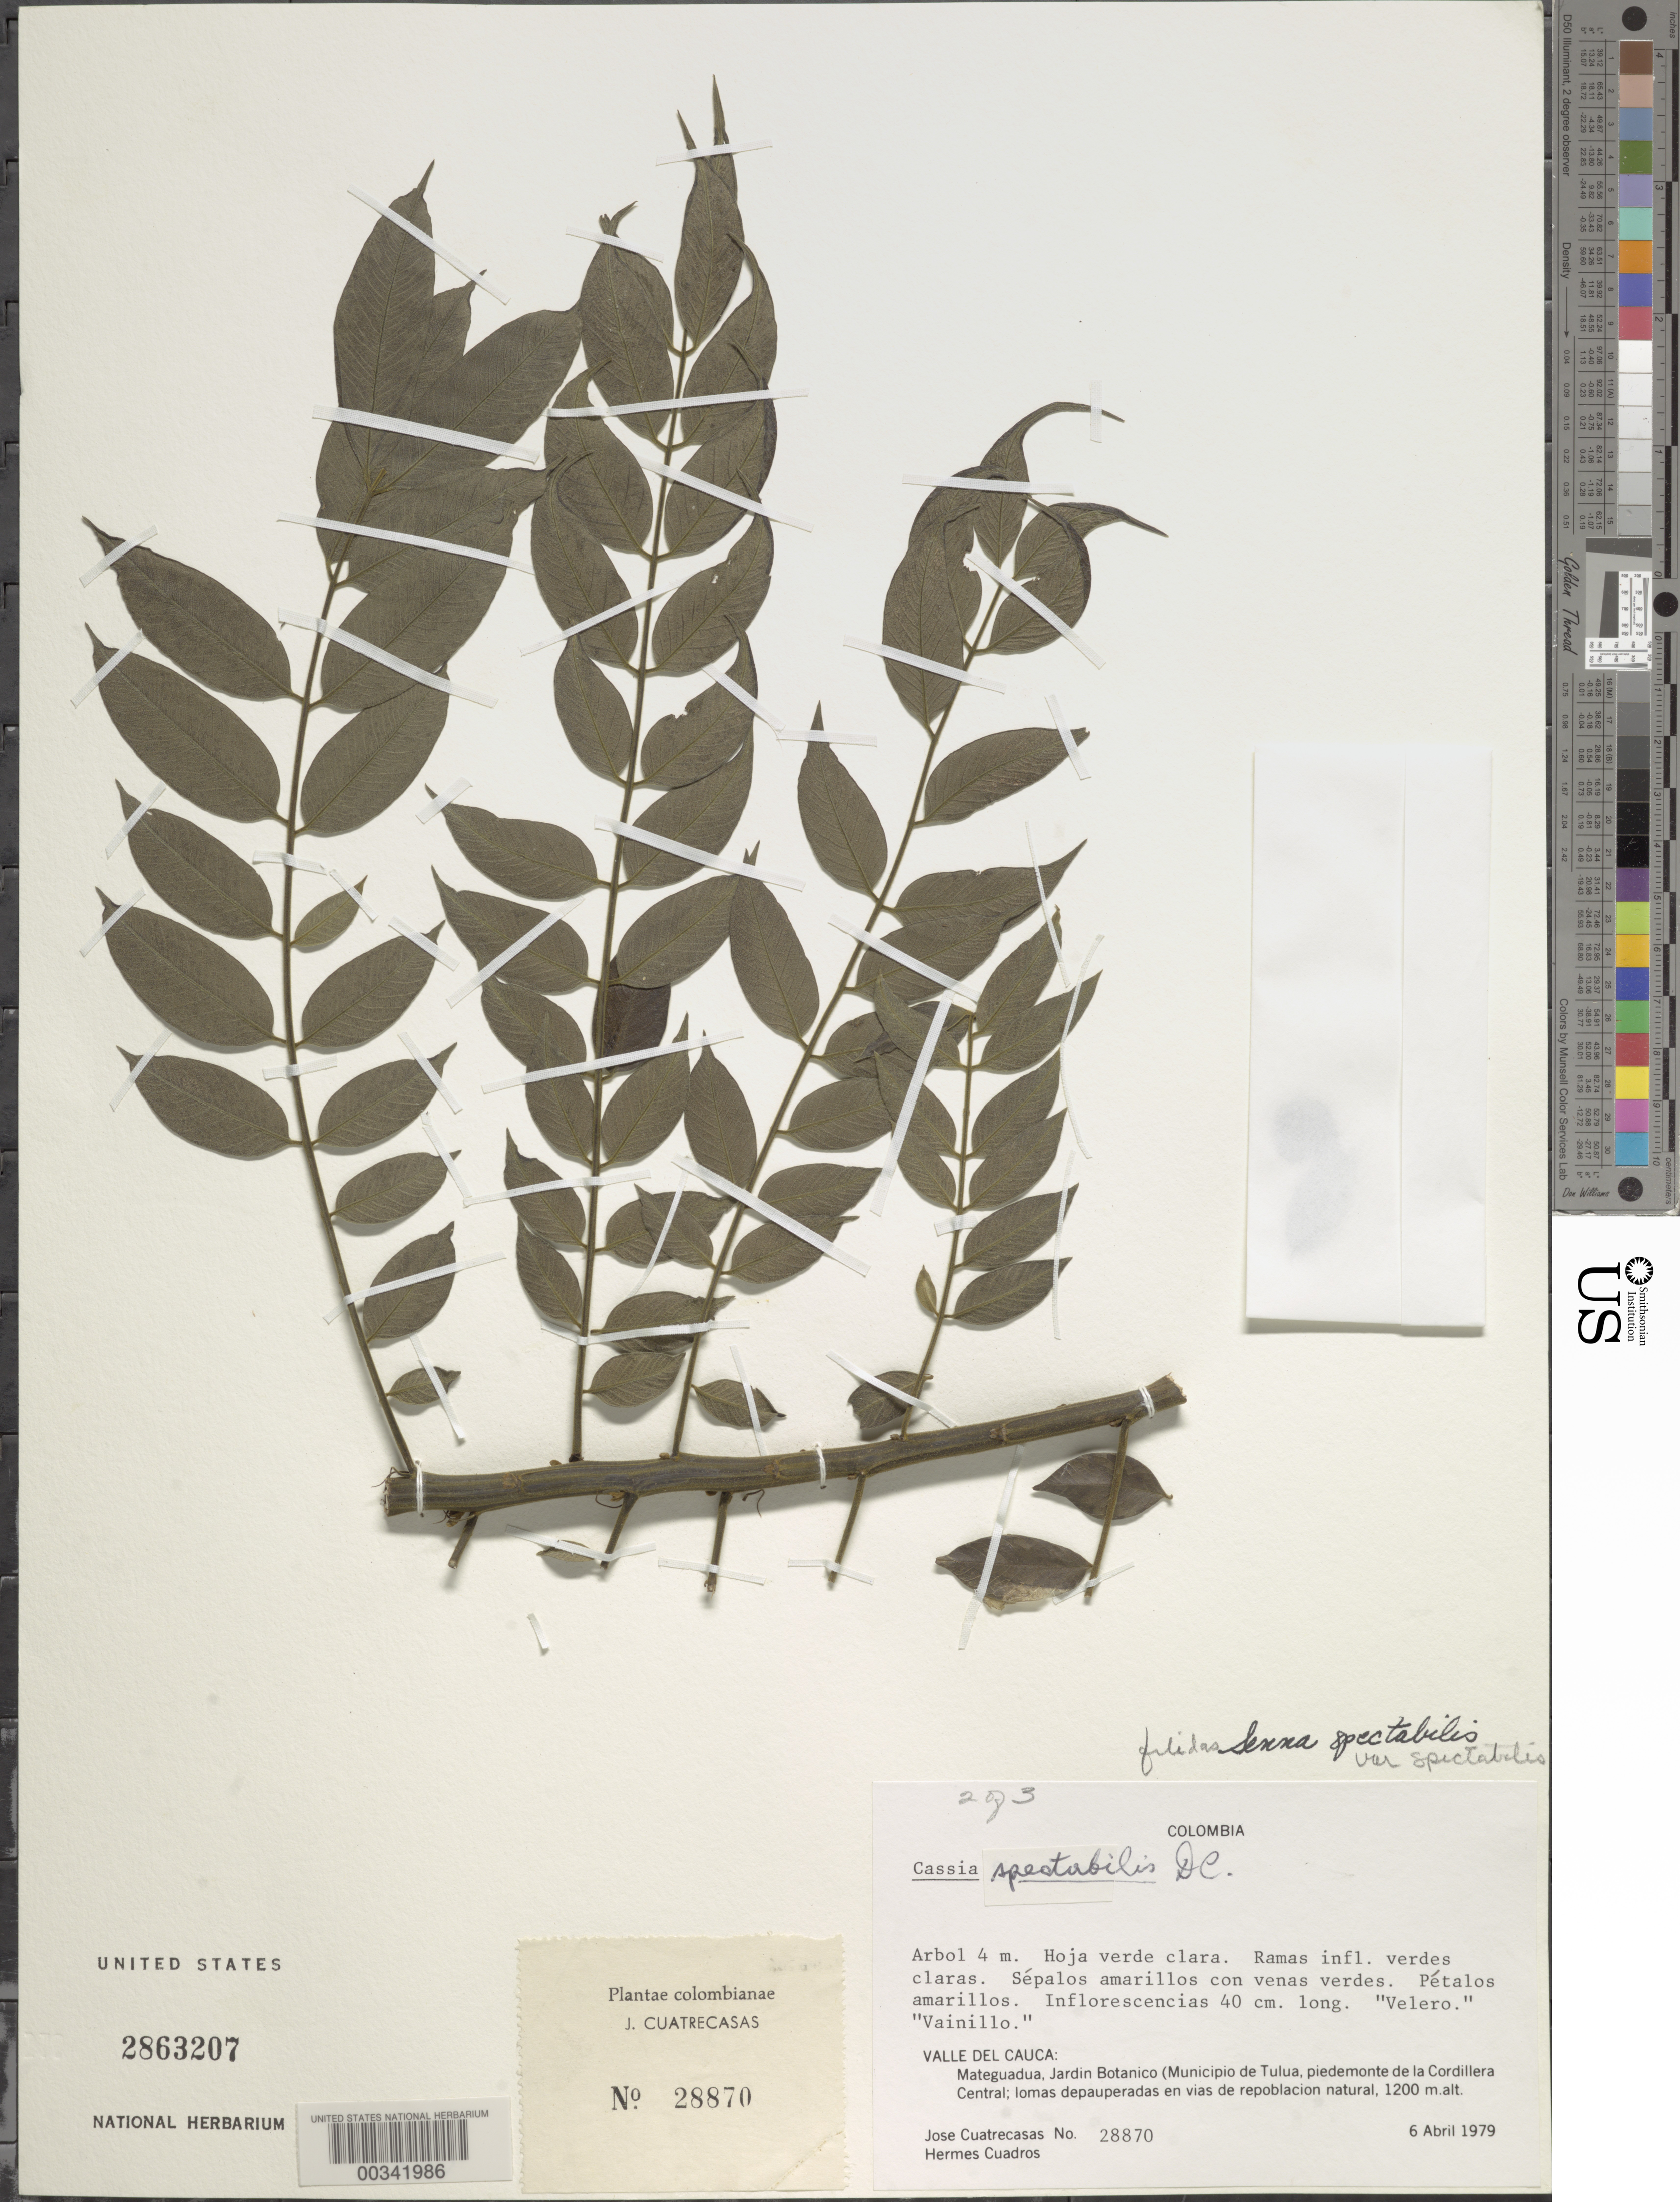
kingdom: Plantae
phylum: Tracheophyta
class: Magnoliopsida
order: Fabales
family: Fabaceae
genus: Senna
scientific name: Senna spectabilis var. spectabilis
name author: (DC.) H.S. Irwin & Barneby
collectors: J. Cuatrecasas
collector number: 28870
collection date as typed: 06 Apr 1979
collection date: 1979-04-06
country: Colombia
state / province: Valle del Cauca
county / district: Tuluá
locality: Mateguadua, Jardin Botanico; Piedmonte de la Cordillera Central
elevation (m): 1200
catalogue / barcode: US 2863207